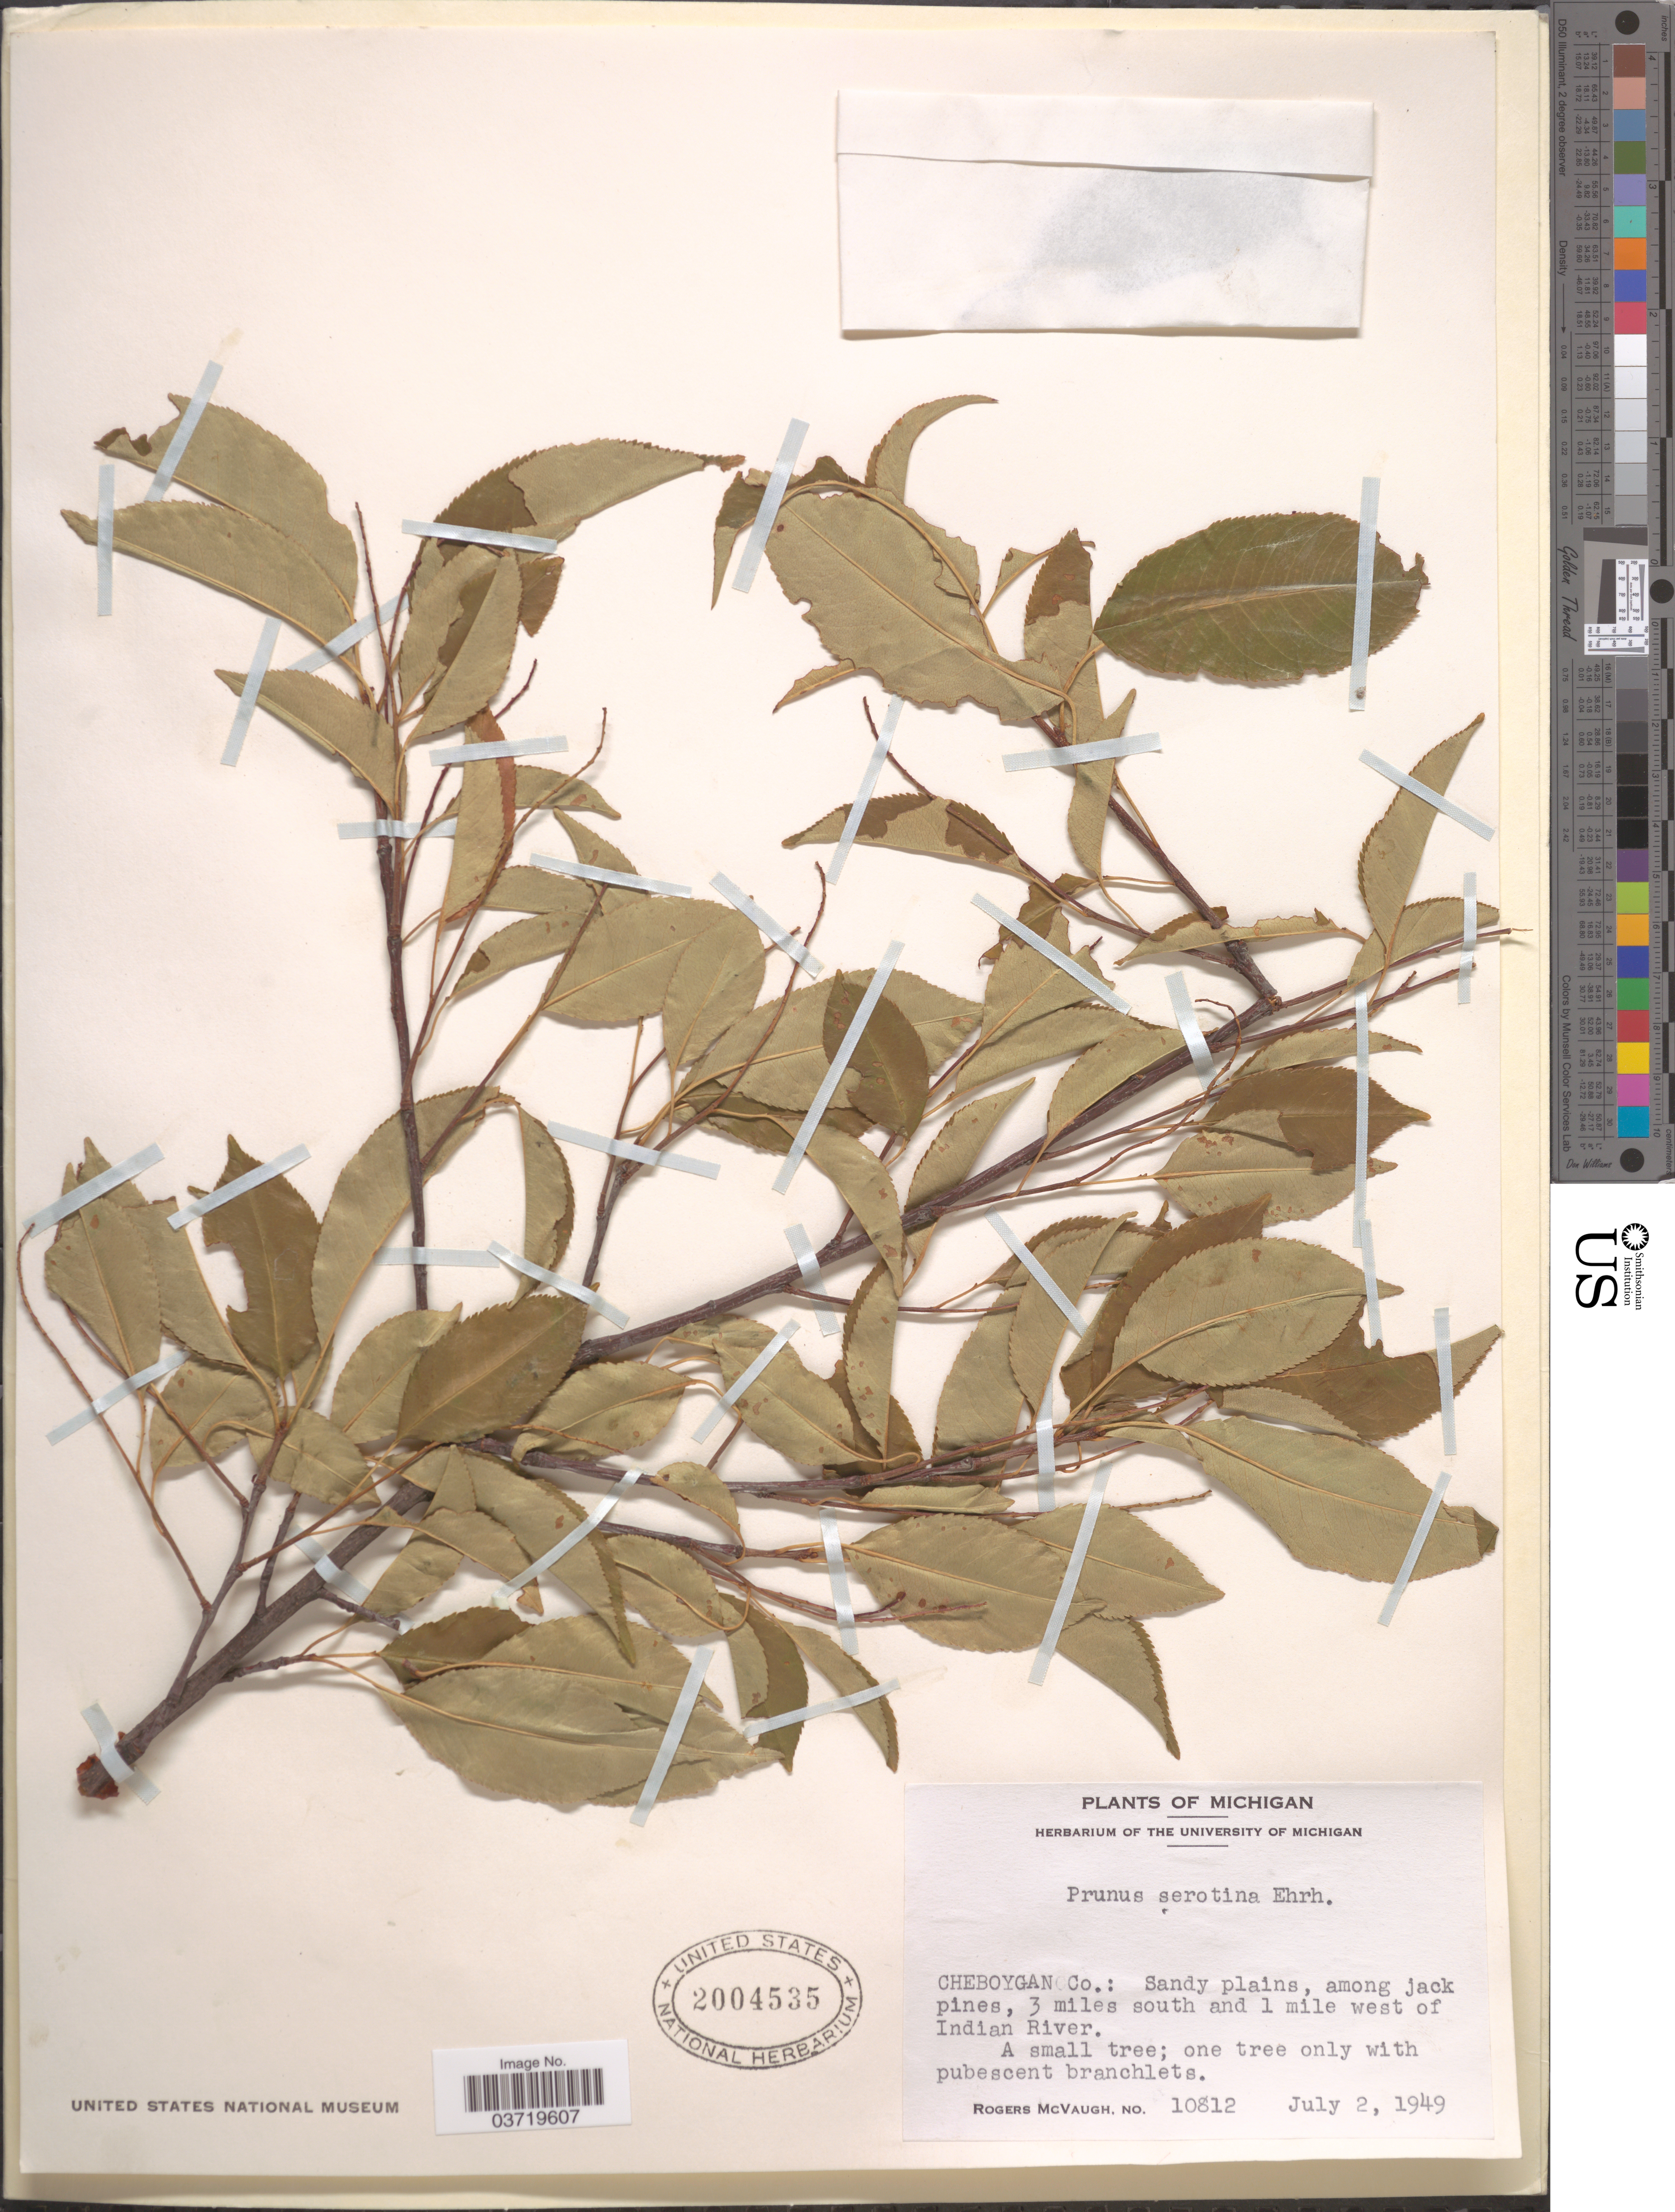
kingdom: Plantae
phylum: Tracheophyta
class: Magnoliopsida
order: Rosales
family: Rosaceae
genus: Prunus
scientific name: Prunus serotina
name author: Ehrh.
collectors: R. McVaugh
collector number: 10812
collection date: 1949-07-02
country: United States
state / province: Michigan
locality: Cheboygan Co.: Sandy plains, among jack pines, 3 miles south and 1 mile west of Indian River.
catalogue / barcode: US 2004535